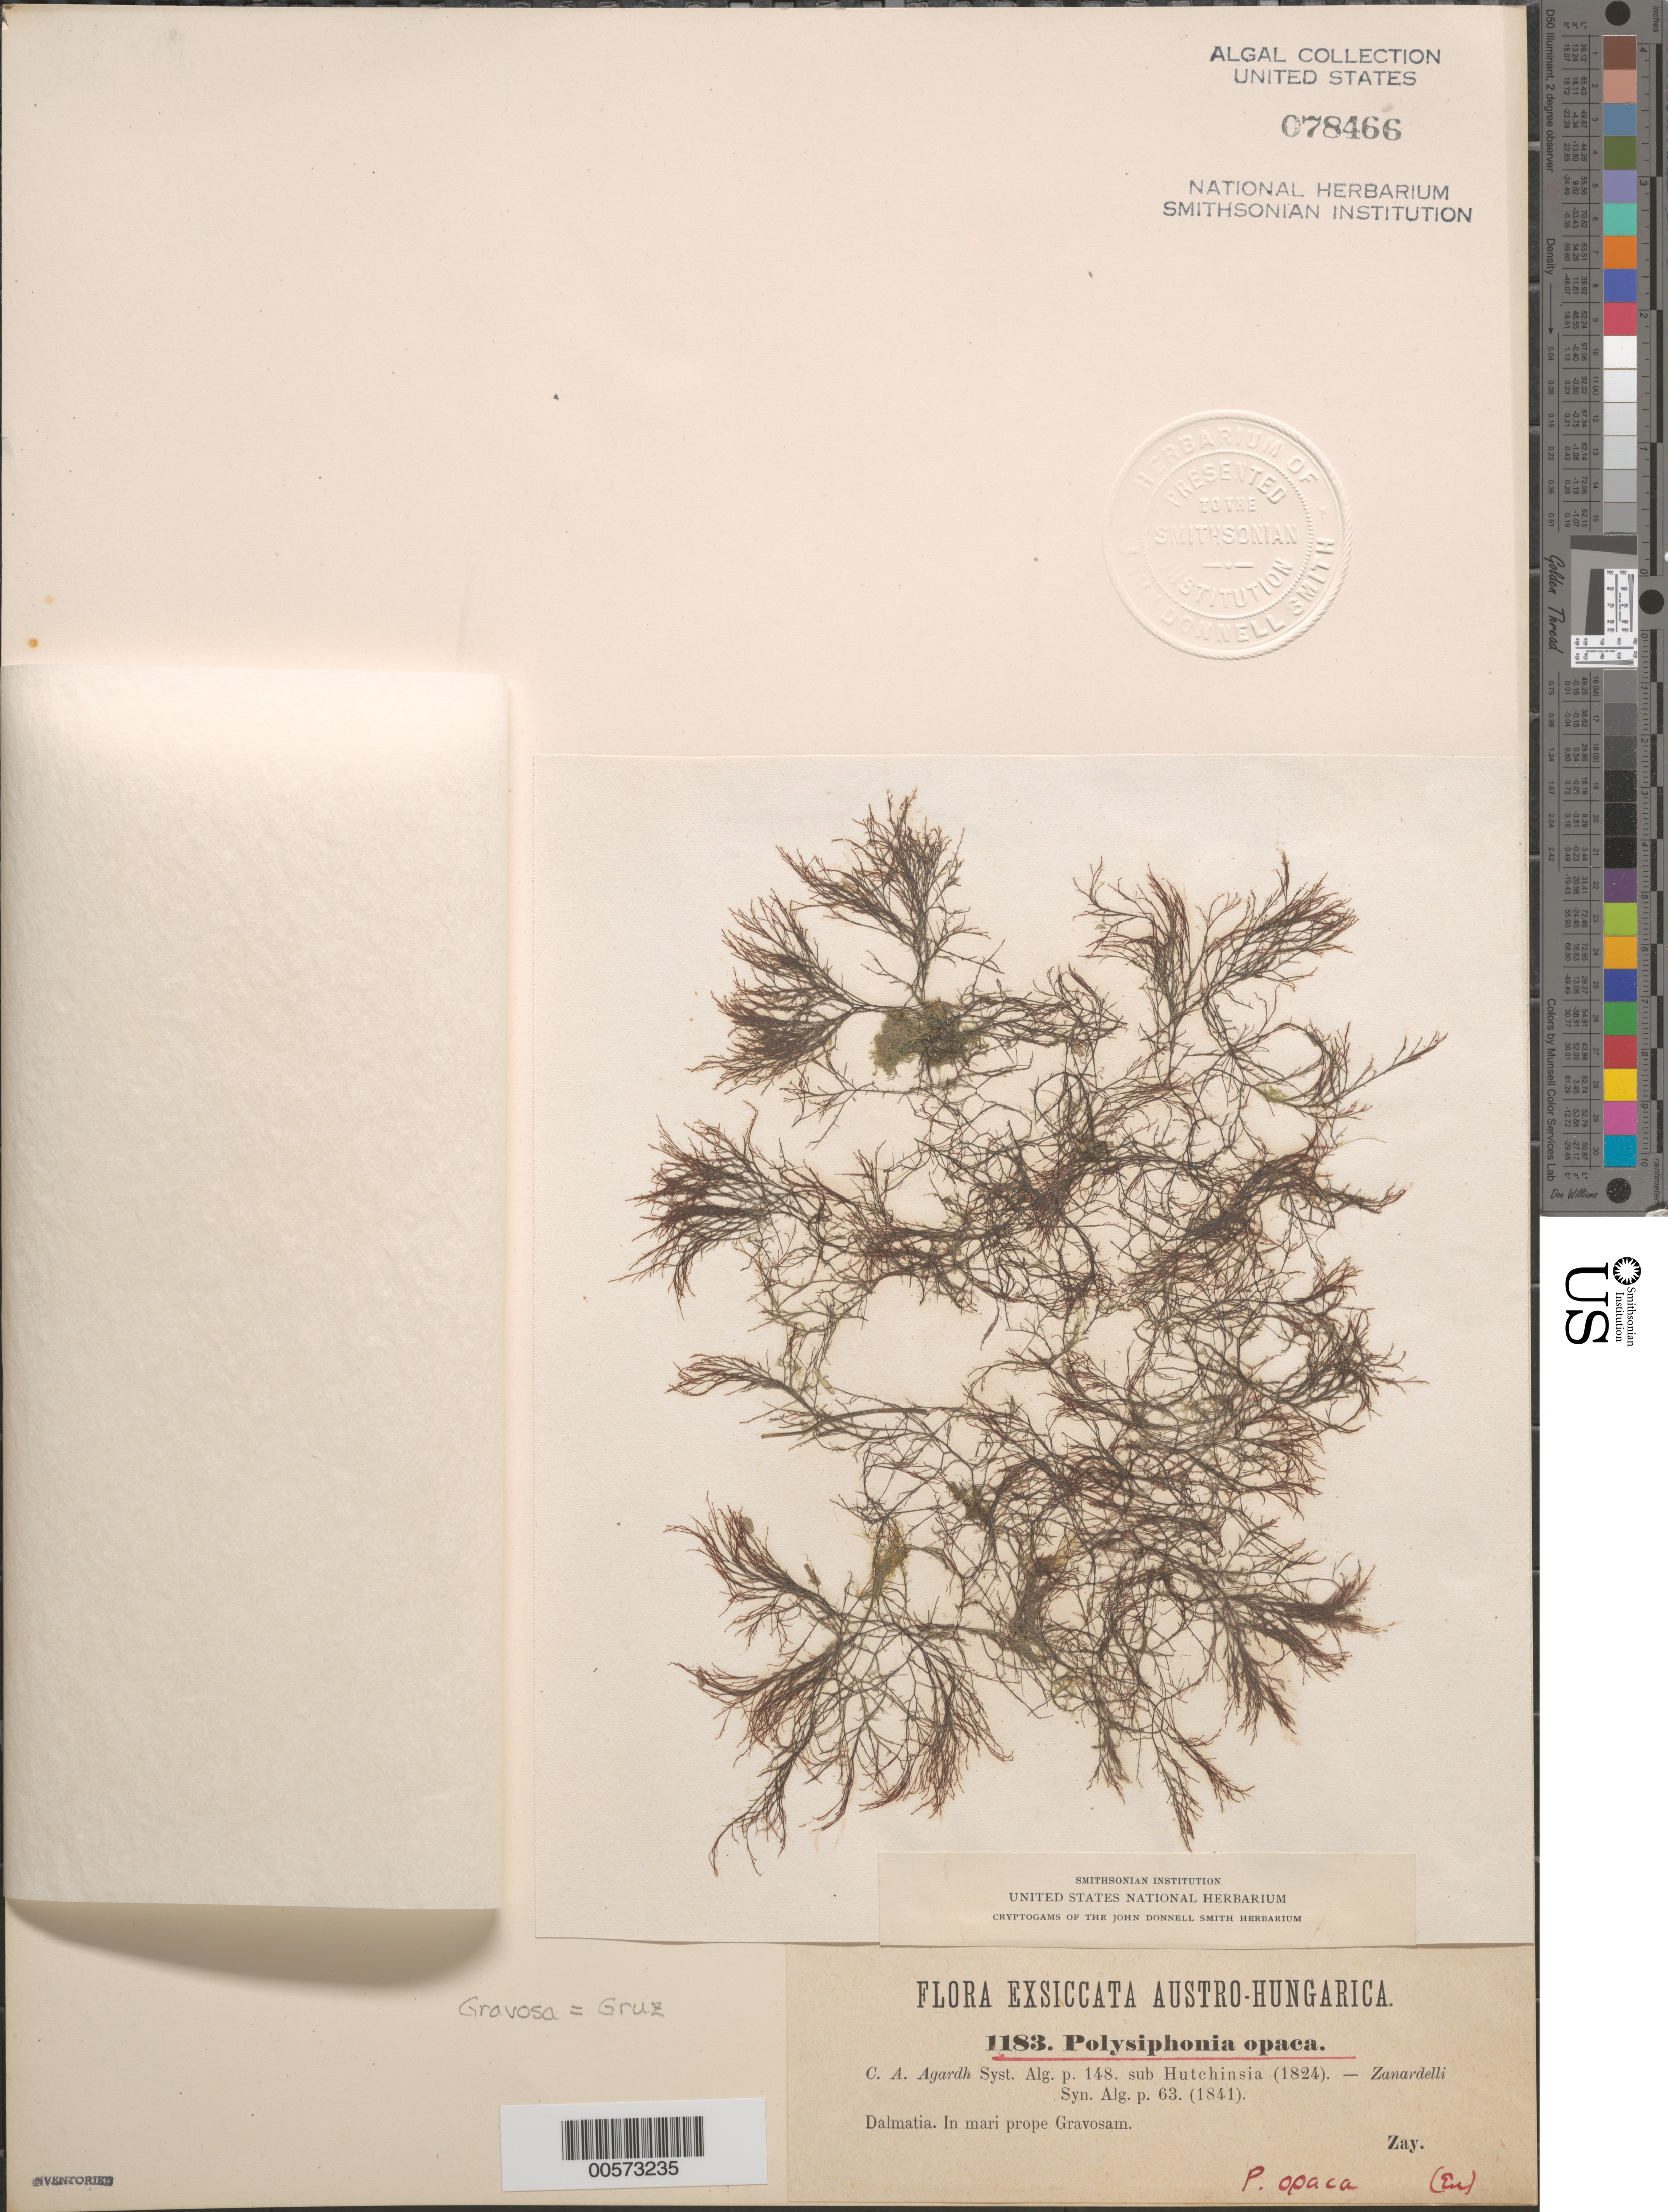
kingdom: Plantae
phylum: Rhodophyta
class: Florideophyceae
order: Ceramiales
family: Rhodomelaceae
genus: Polysiphonia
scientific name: Polysiphonia opaca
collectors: -. Zay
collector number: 1183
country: Croatia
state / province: Dubrovnik-Neretva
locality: Adriatic Sea near Gruz (Gravosa)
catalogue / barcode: US 78466